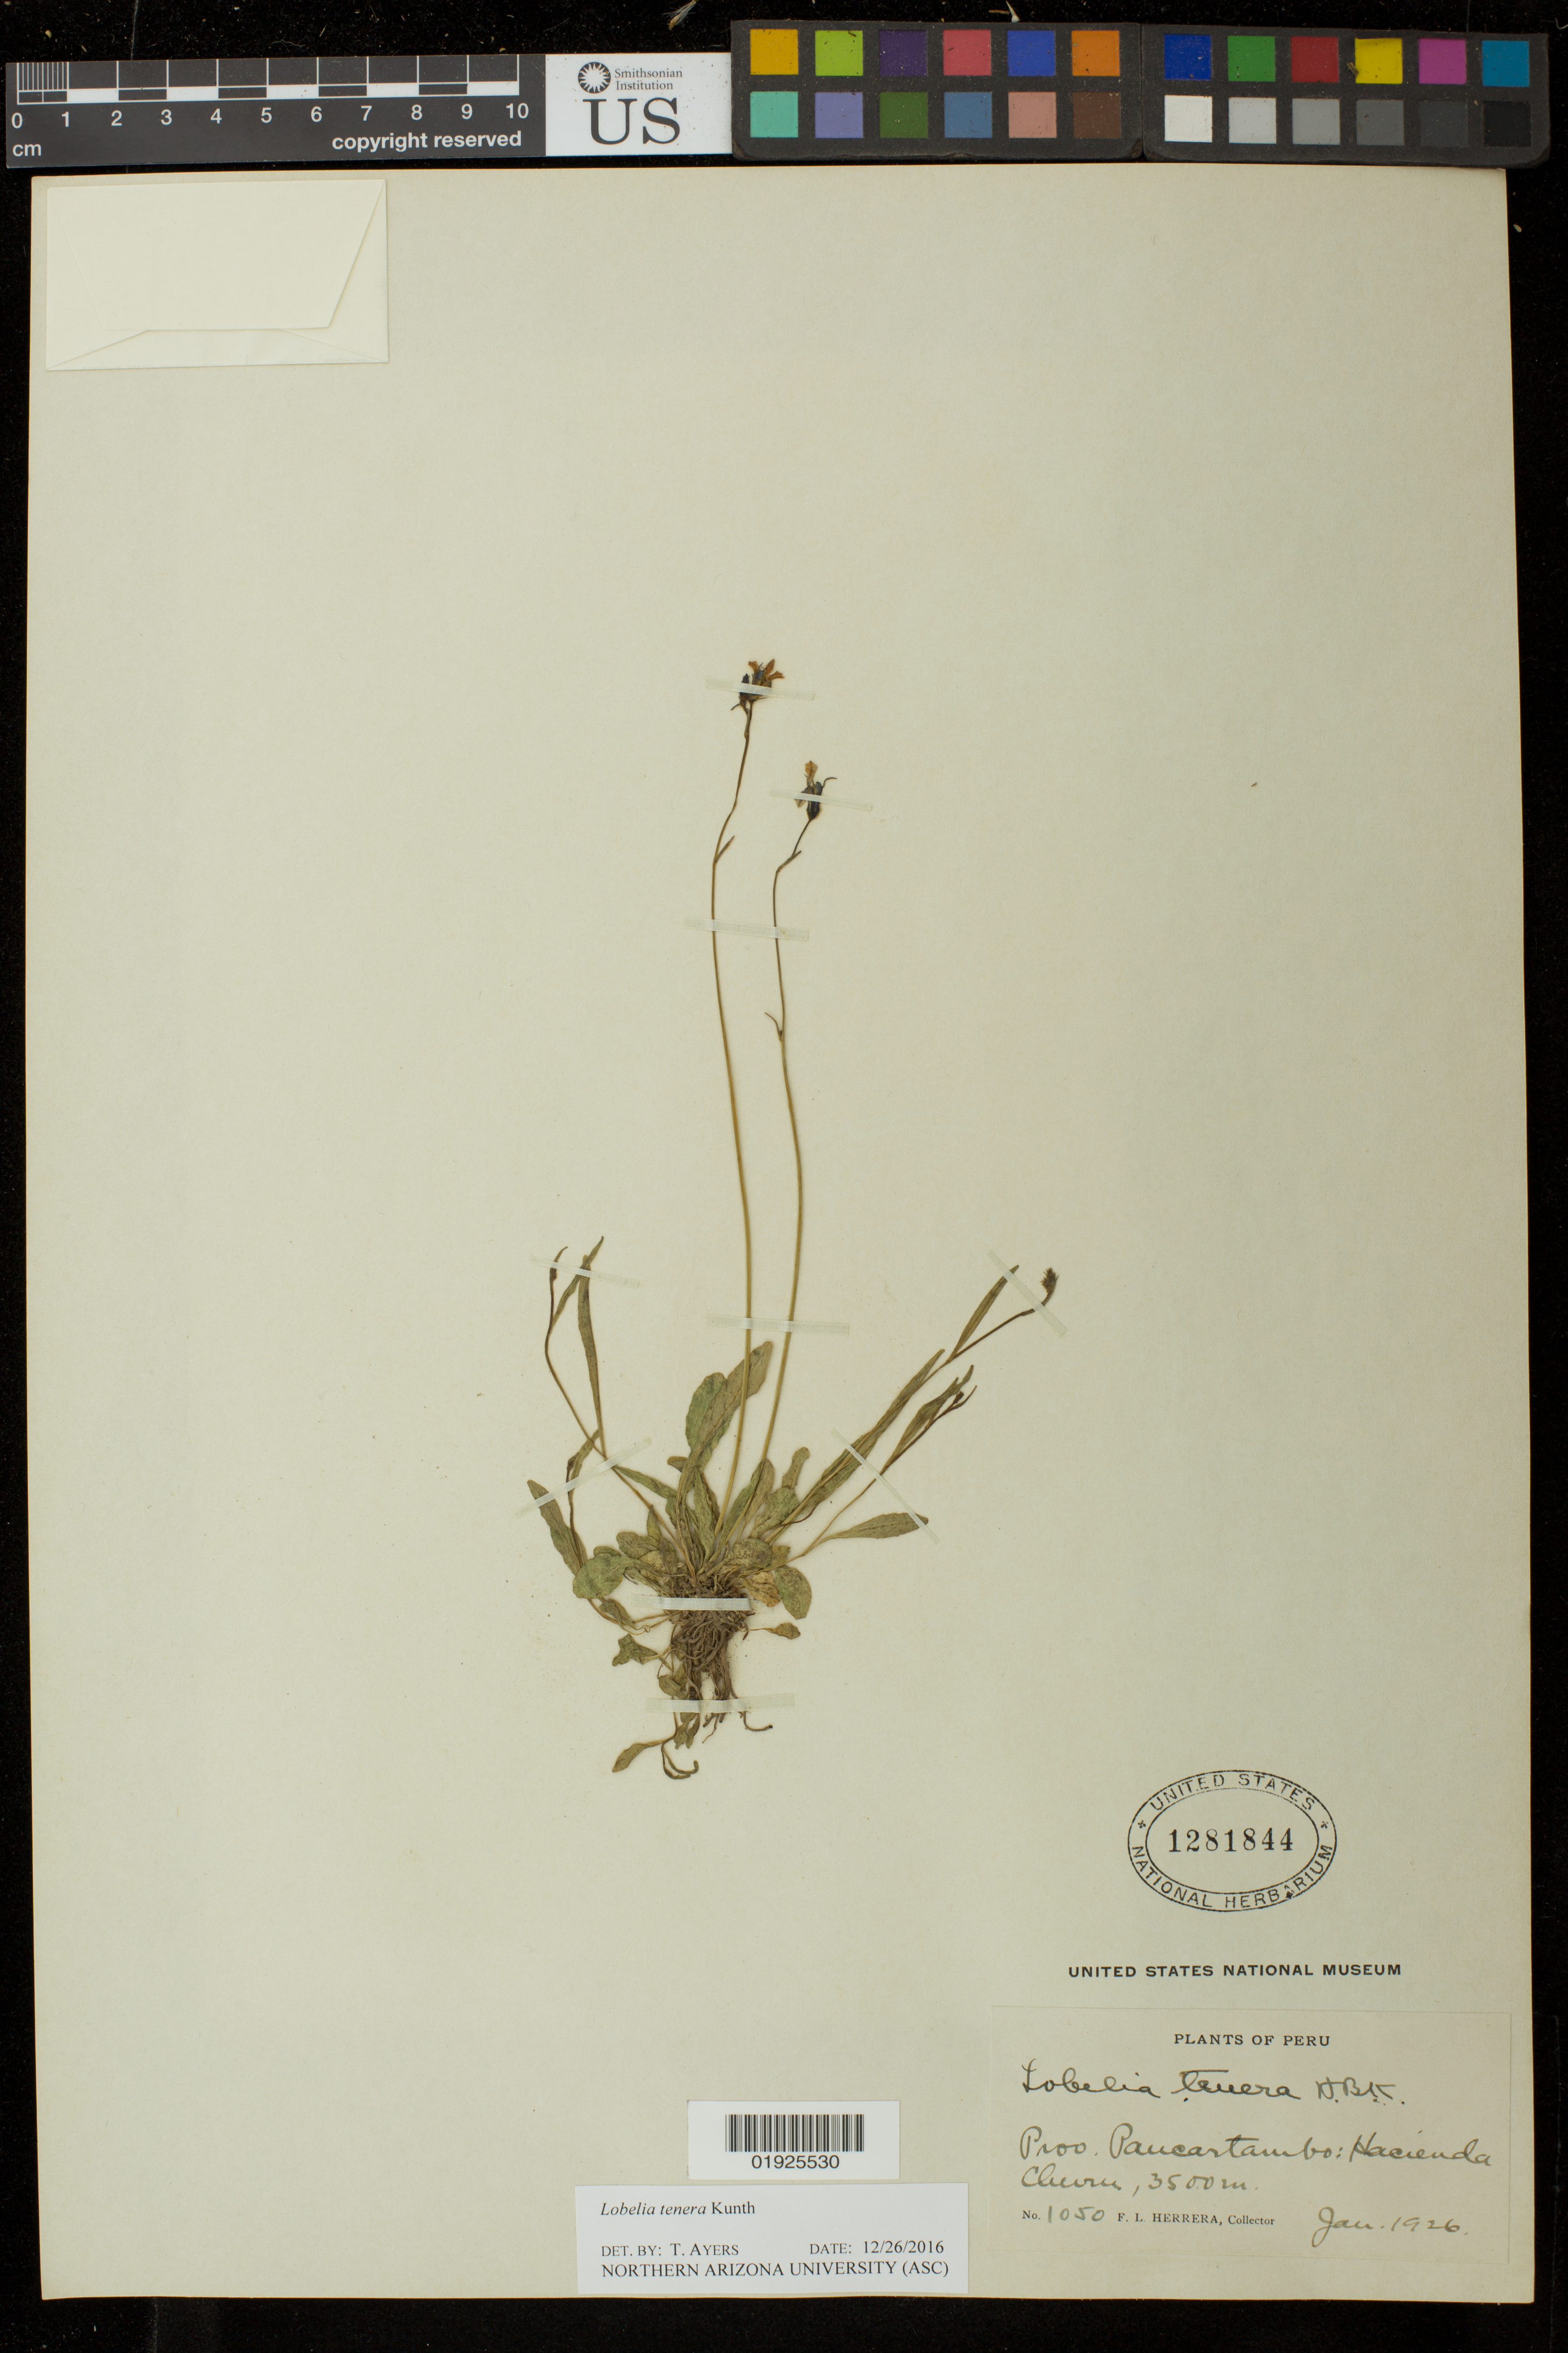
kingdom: Plantae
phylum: Tracheophyta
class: Magnoliopsida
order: Asterales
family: Campanulaceae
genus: Lobelia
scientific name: Lobelia tenera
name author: Kunth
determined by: Ayers, Tina J.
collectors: F. L. Herrera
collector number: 1050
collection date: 1926-01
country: Peru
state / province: Cusco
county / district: Paucartambo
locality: Hacienda Churu.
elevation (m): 3500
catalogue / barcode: US 1281844